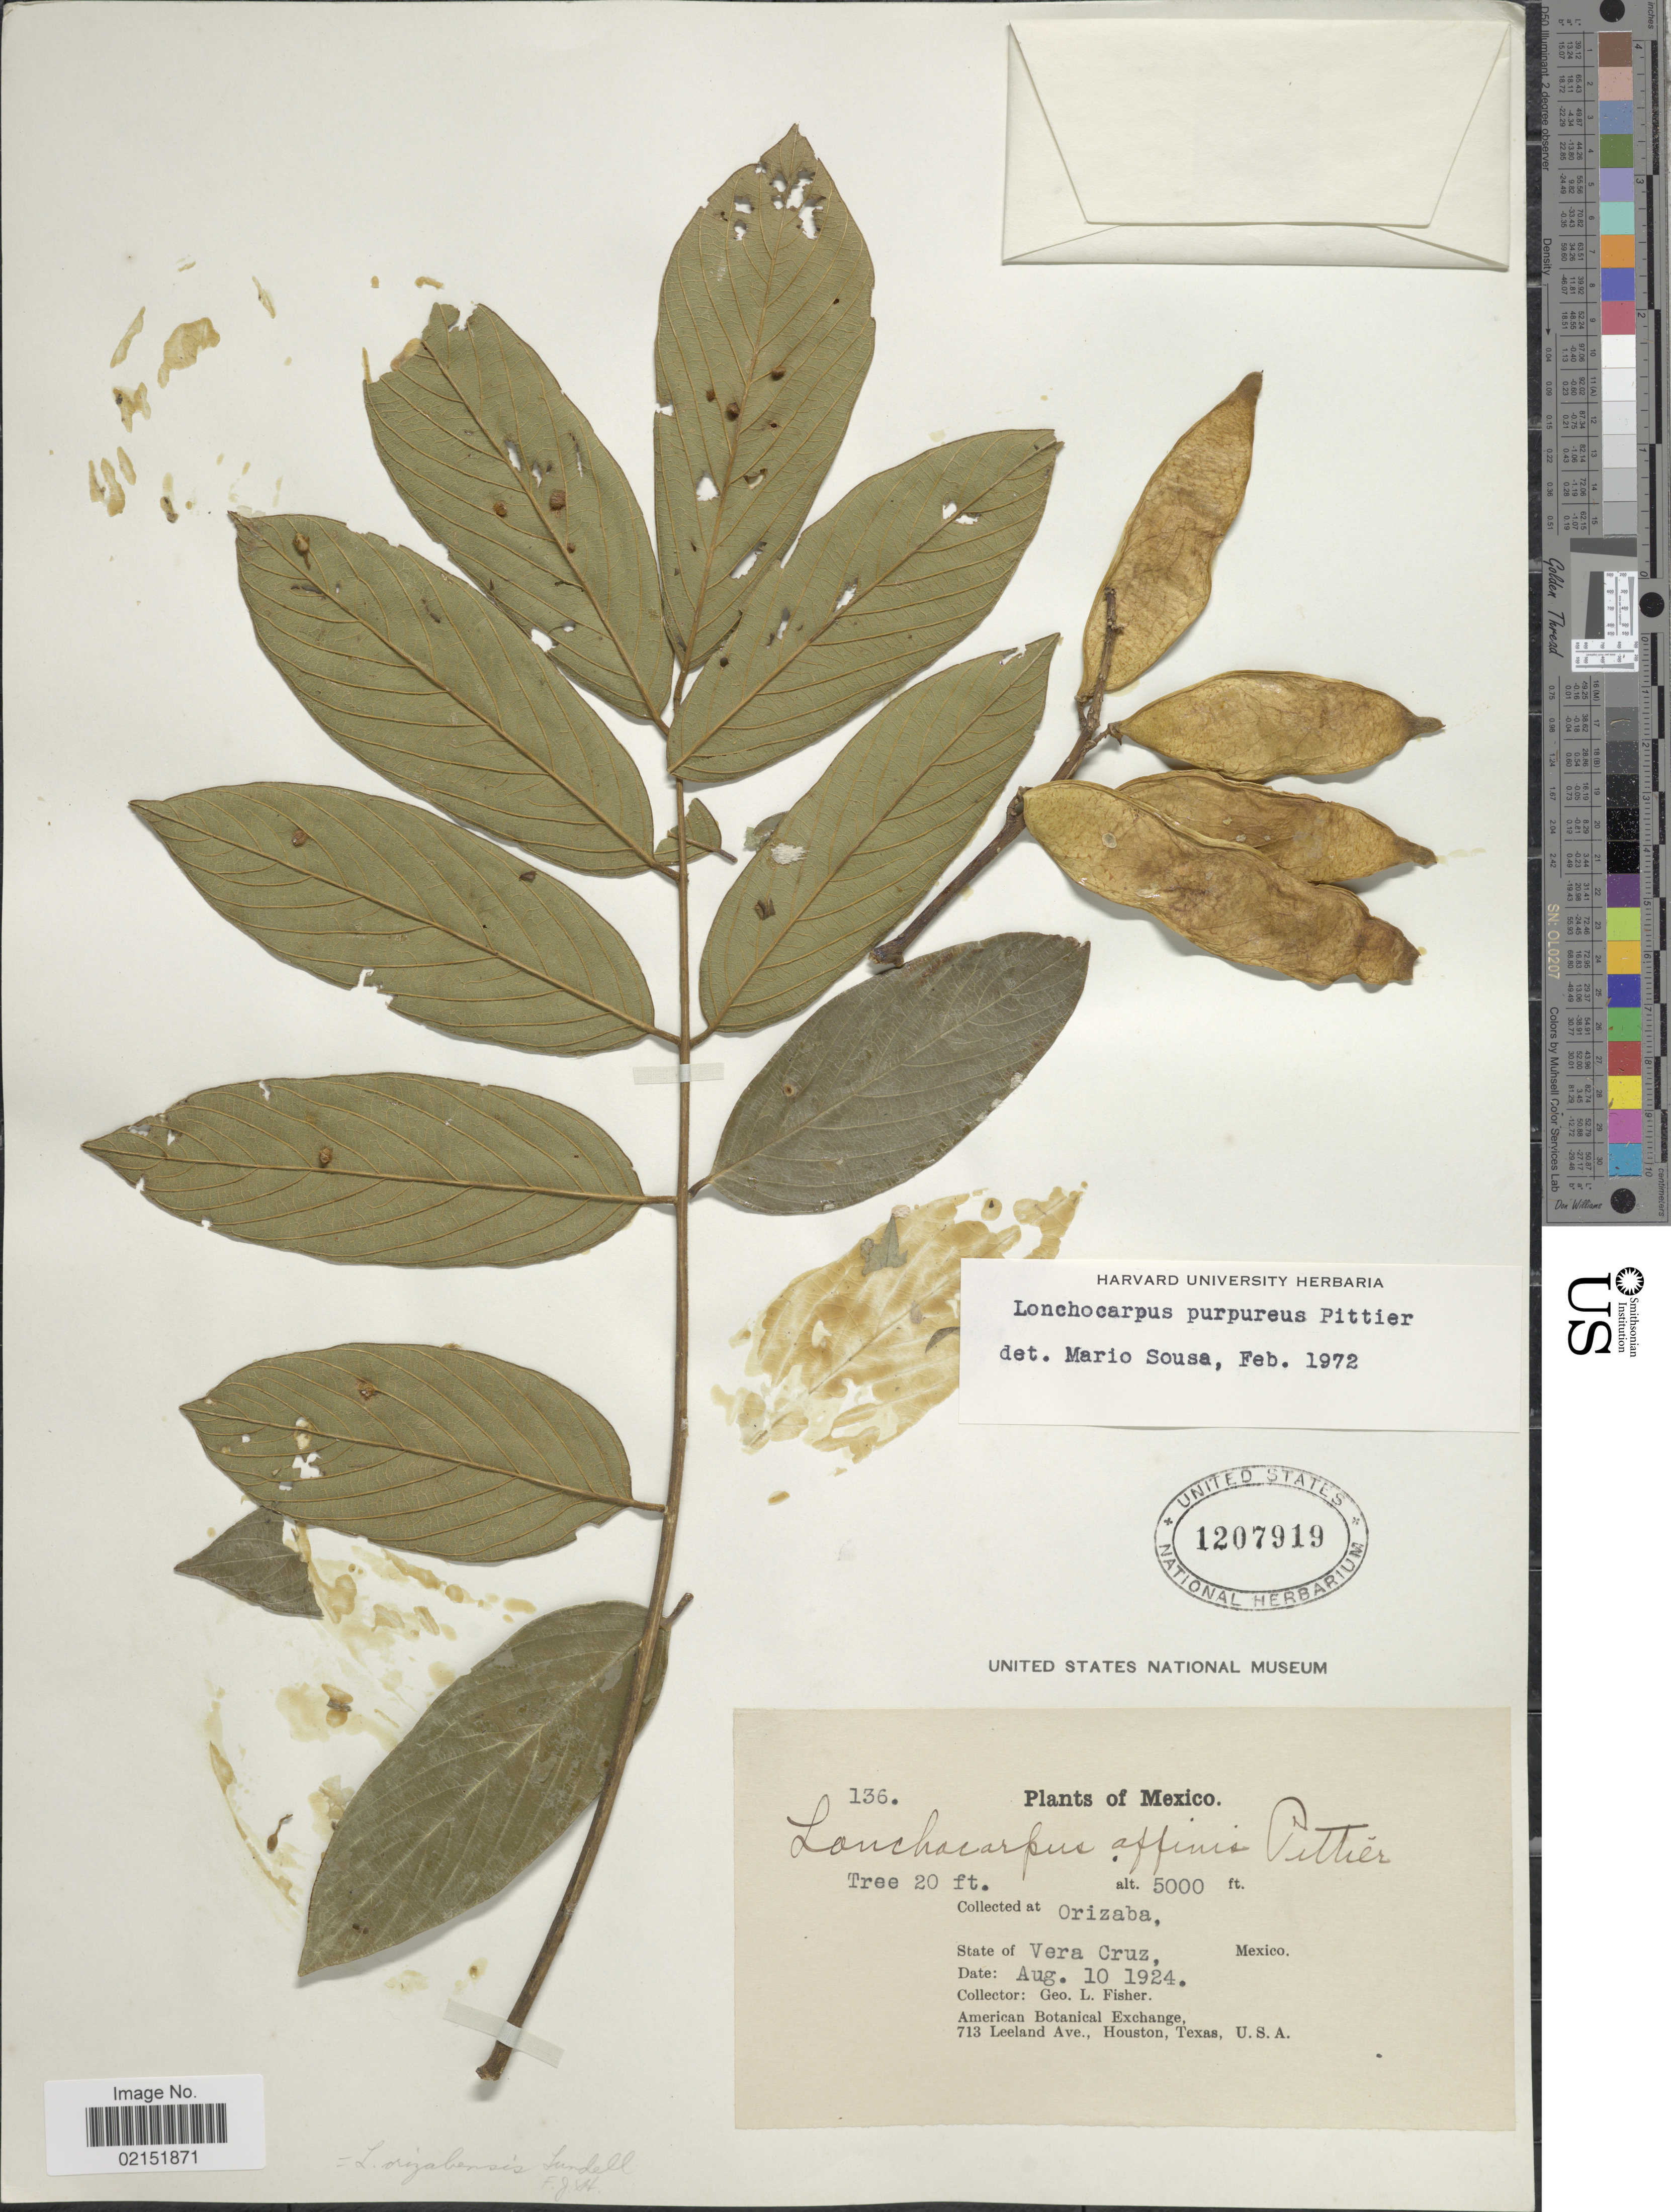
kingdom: Plantae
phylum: Tracheophyta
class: Magnoliopsida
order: Fabales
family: Fabaceae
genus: Lonchocarpus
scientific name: Lonchocarpus purpureus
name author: Pittier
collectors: G. L. Fisher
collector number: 136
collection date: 1924-08-10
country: Mexico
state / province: Veracruz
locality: Orizaba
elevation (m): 1524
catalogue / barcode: US 1207919